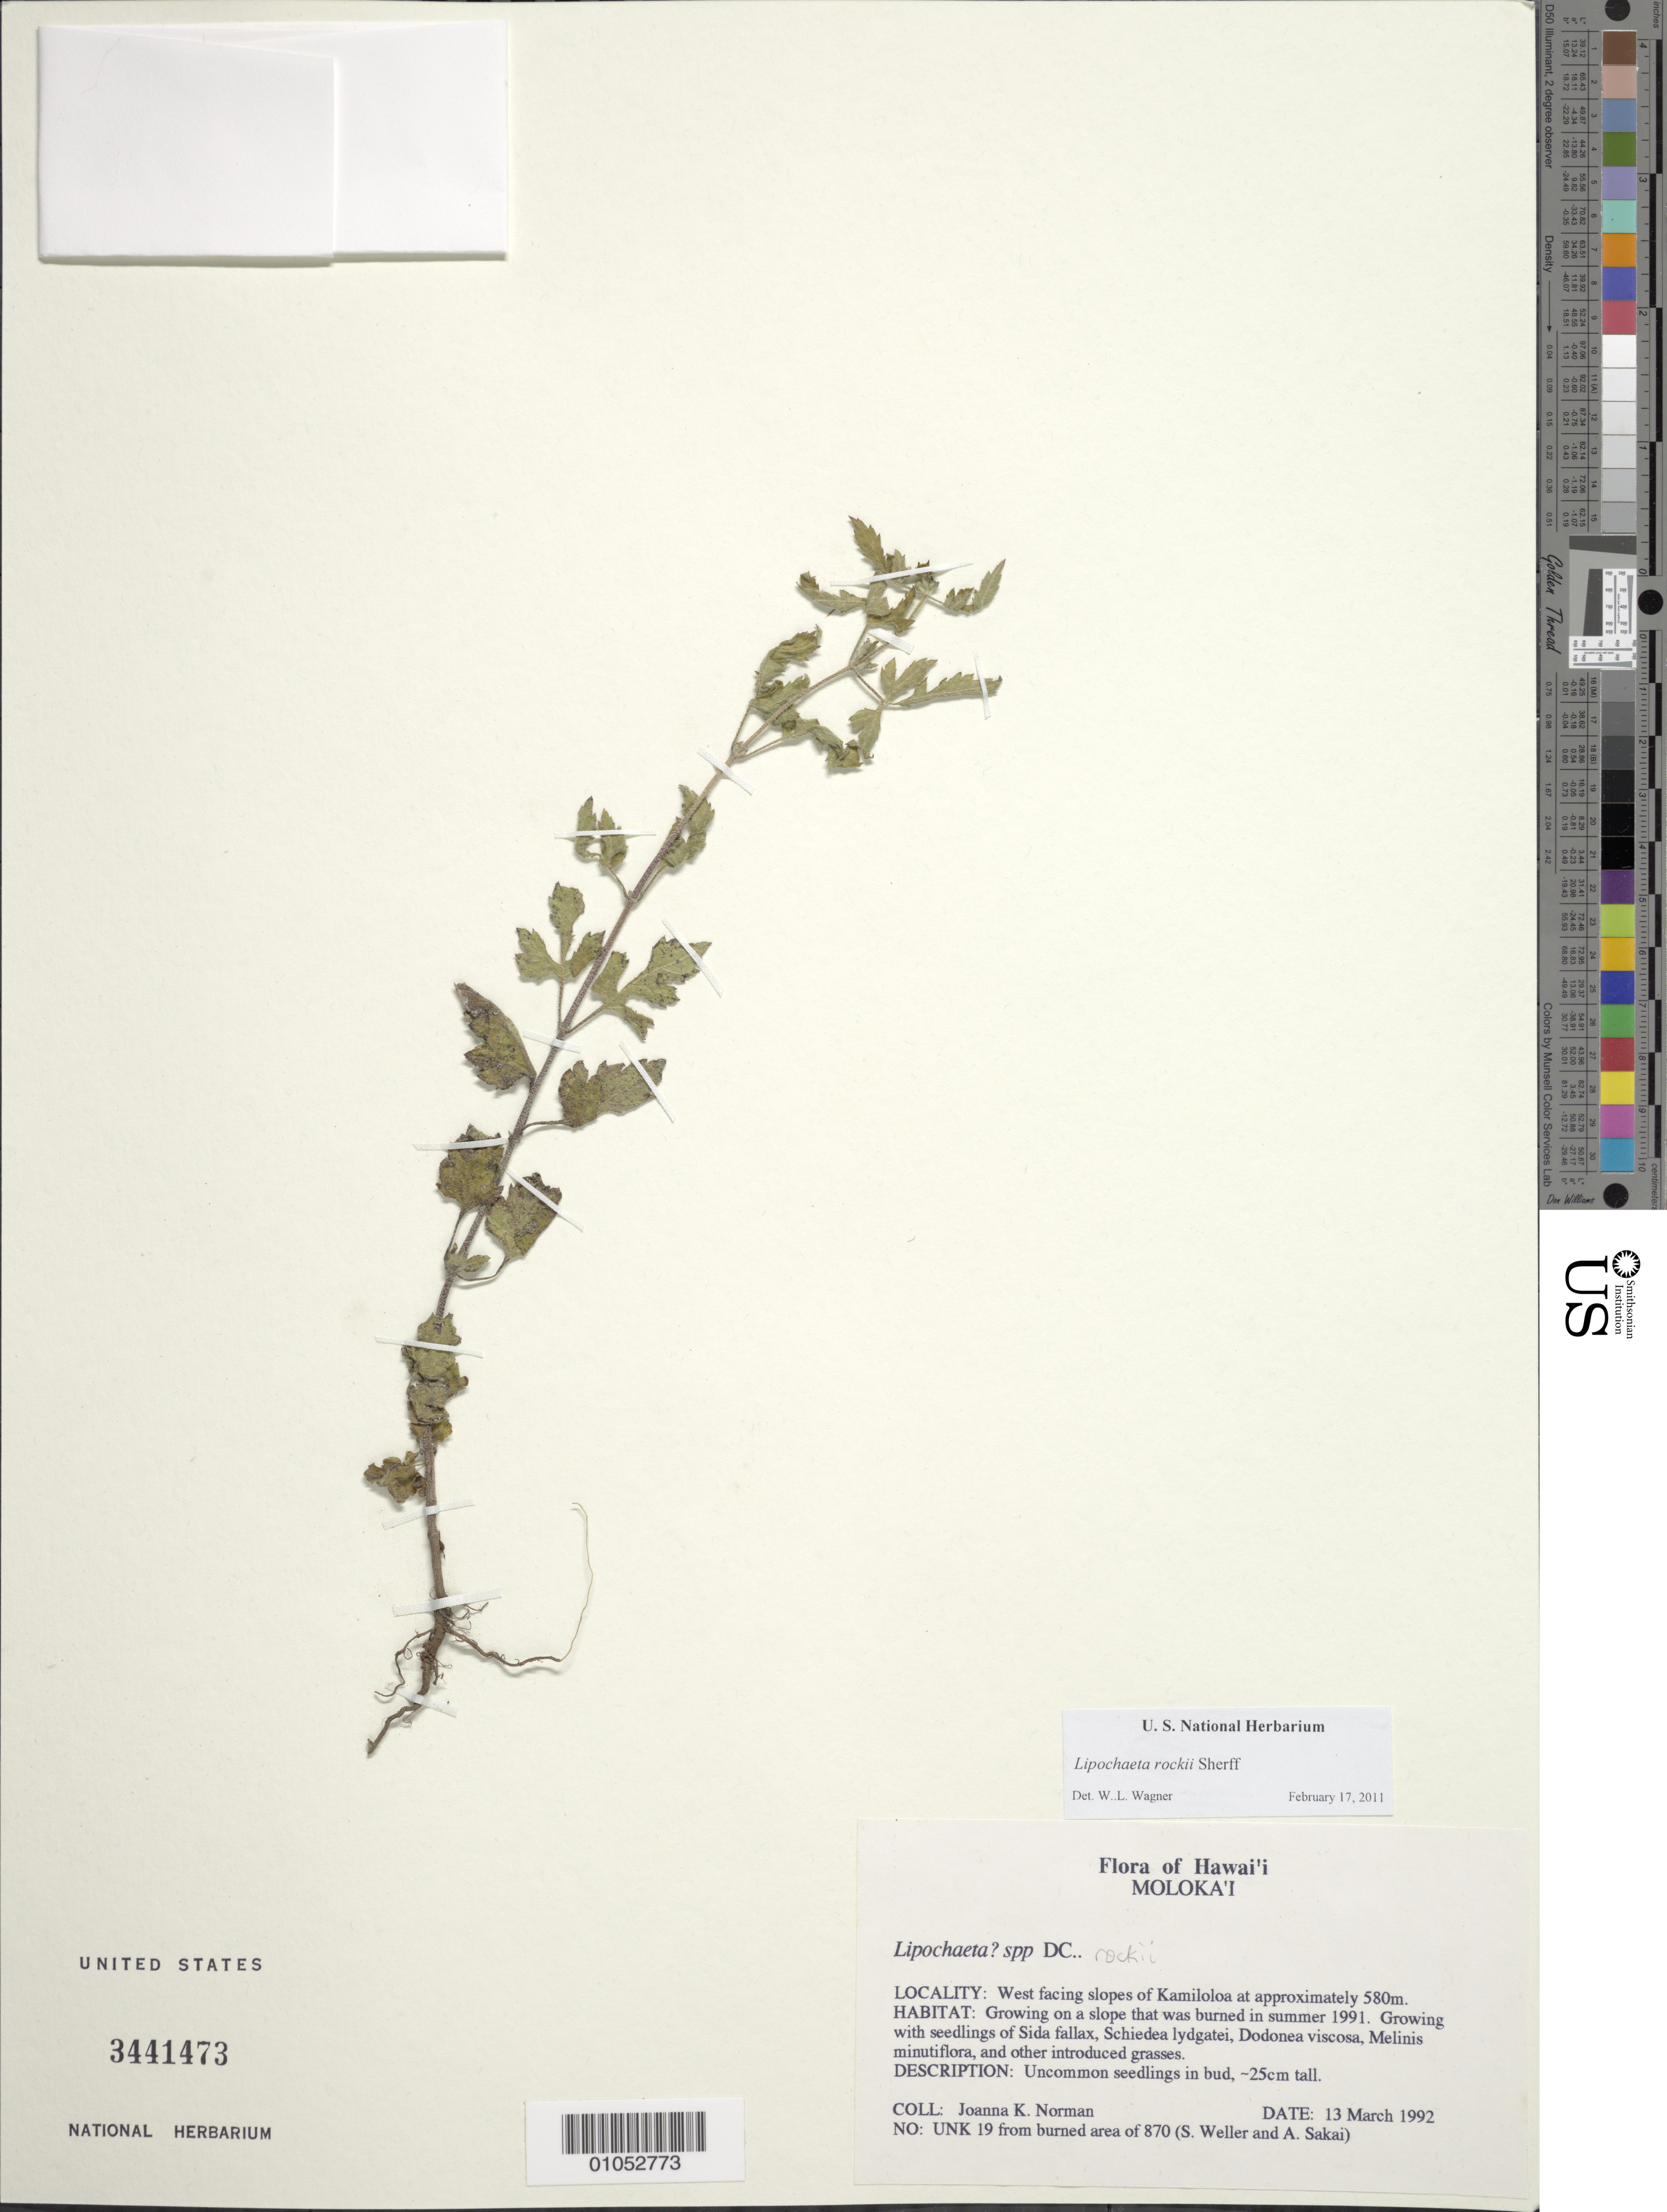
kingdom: Plantae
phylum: Tracheophyta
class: Magnoliopsida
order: Asterales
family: Asteraceae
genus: Lipochaeta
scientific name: Lipochaeta rockii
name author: Sherff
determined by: Wagner, W. L., (BOT), Smithsonian Institution - National Museum of Natural History (UNITED STATES)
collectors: J. Norman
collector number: UNK. 19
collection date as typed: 13 Mar 1992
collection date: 1992-03-13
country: United States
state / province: Hawaii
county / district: Maui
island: Moloka'i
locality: West facing slopes of Kamiloloa.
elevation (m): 580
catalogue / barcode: US 3441473